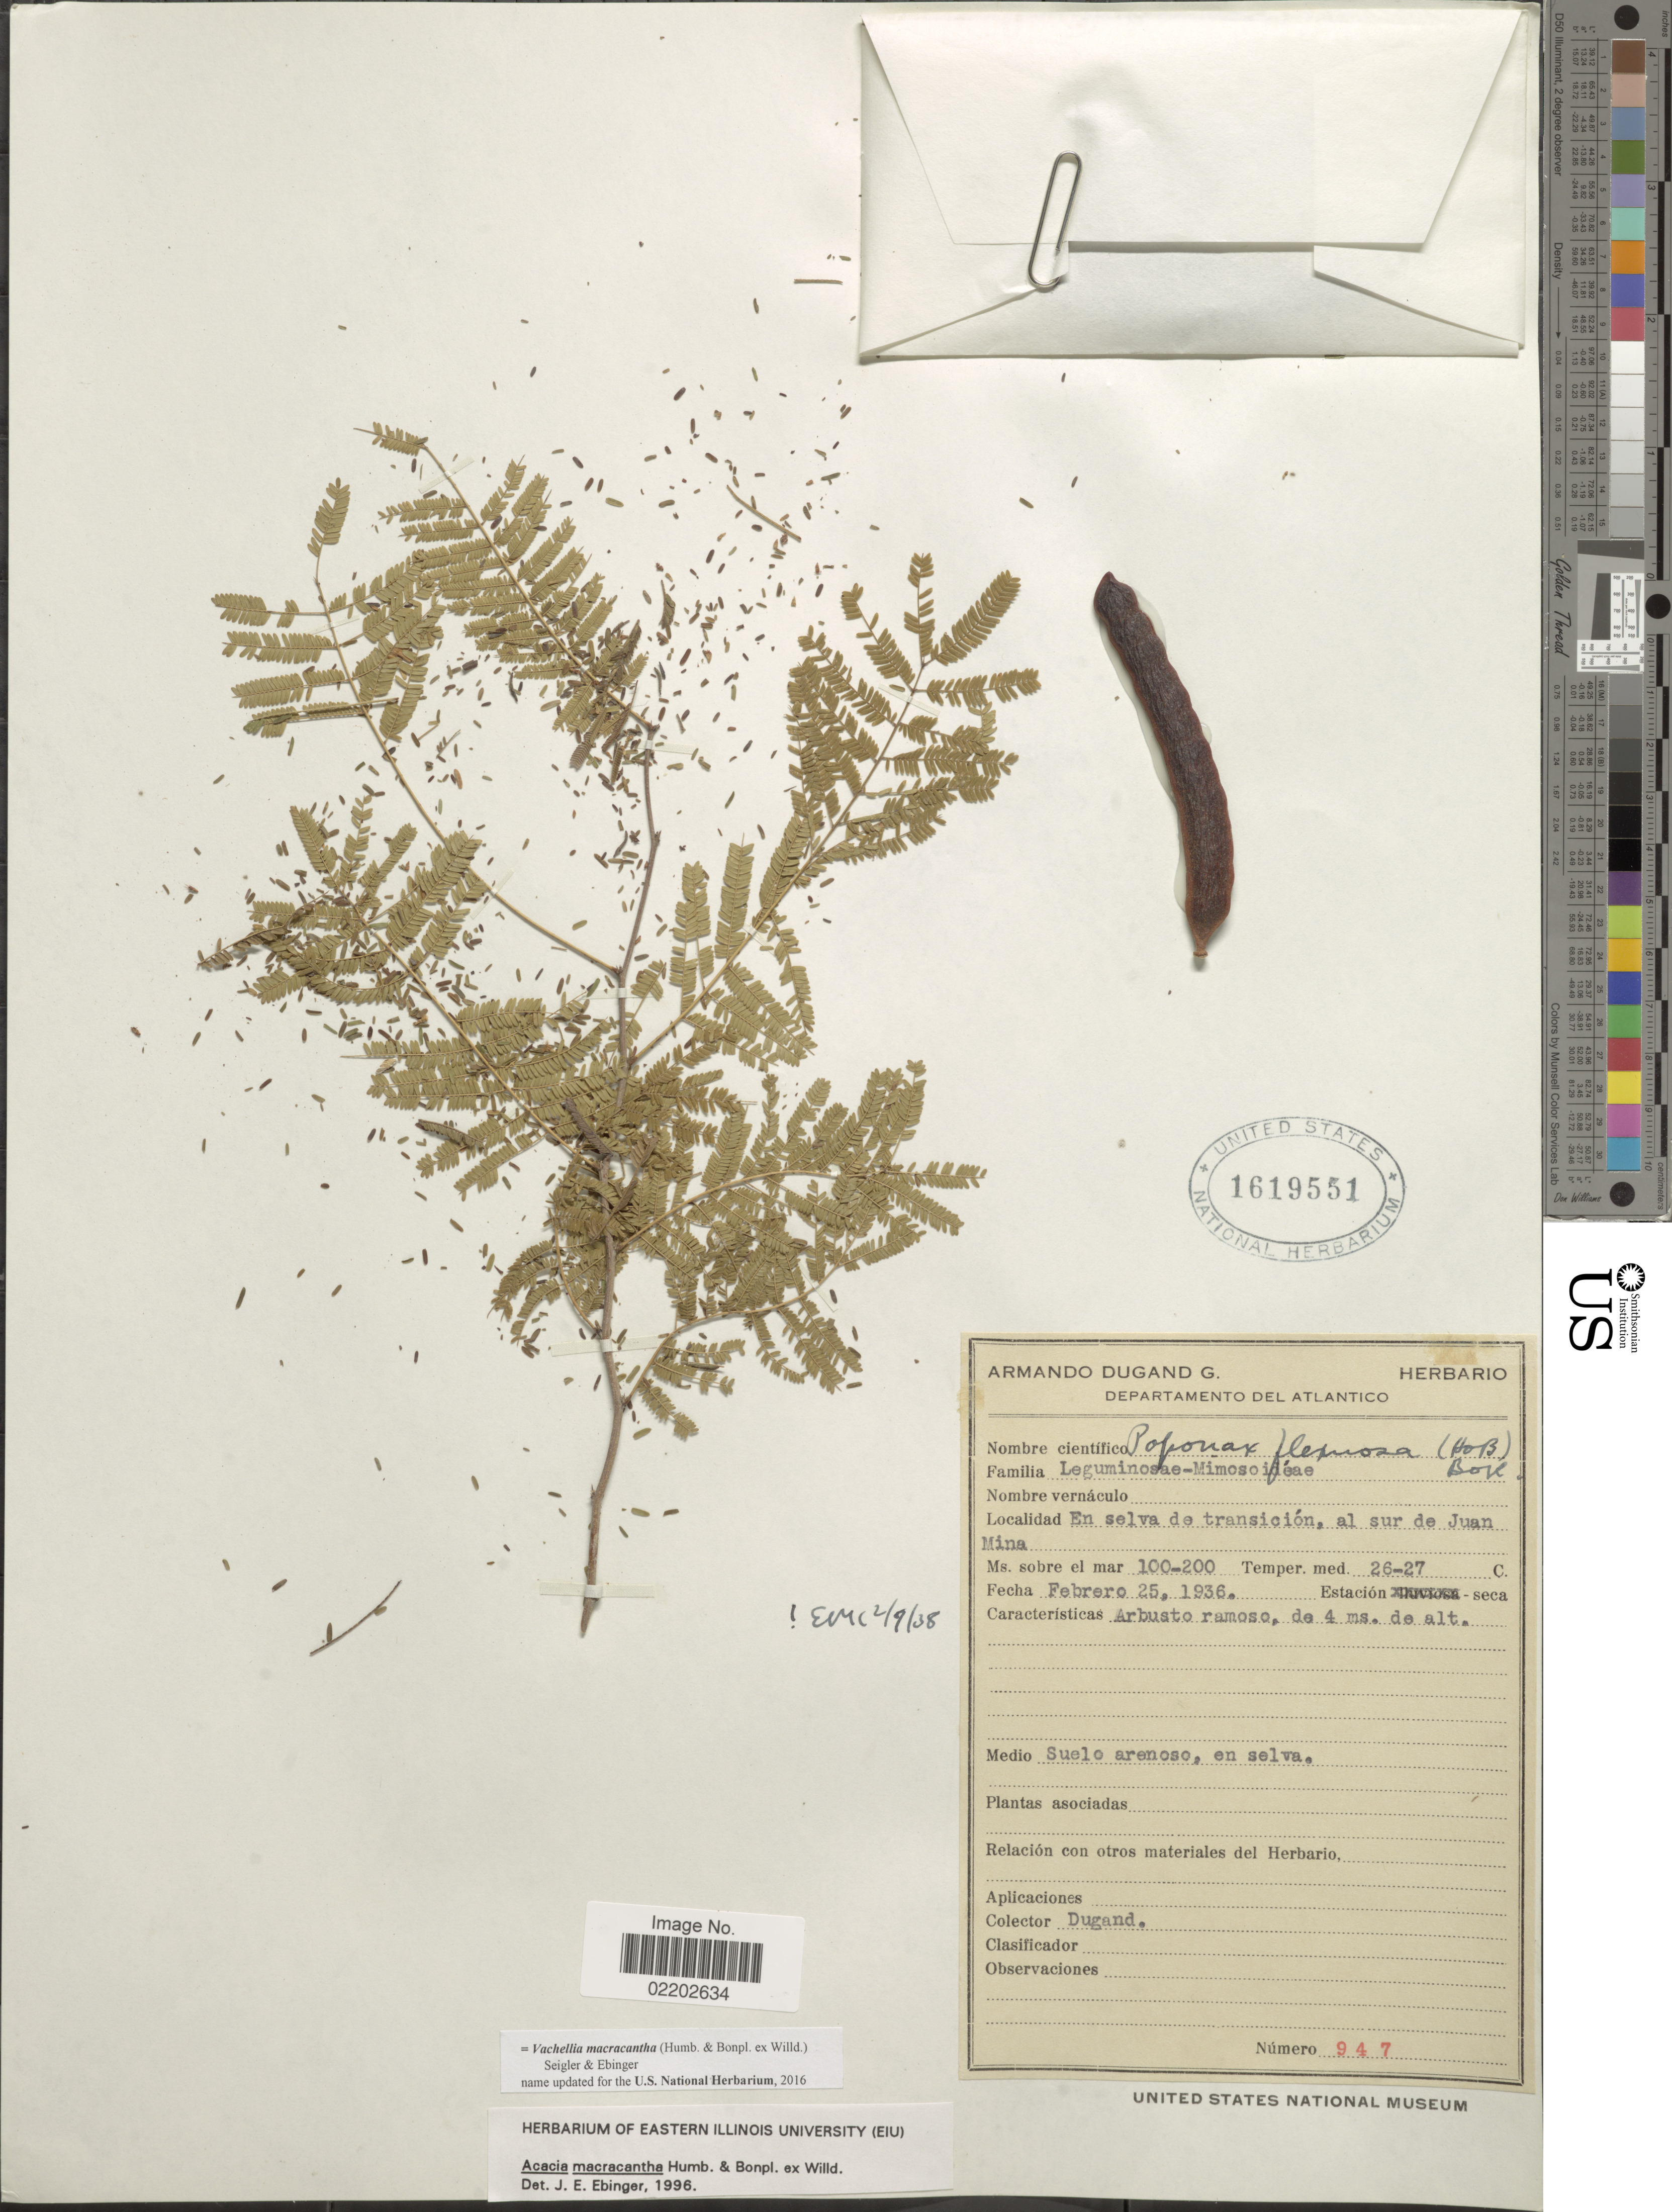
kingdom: Plantae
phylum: Tracheophyta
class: Magnoliopsida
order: Fabales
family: Fabaceae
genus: Vachellia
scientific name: Vachellia macracantha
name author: (Humb. & Bonpl. ex Willd.) Seigler & Ebinger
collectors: A. Dugand G.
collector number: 947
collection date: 1936-02-25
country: Colombia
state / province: Atlántico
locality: Departamento del Atlantico. En selva de transicion, al sur de Juan Mina.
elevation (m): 100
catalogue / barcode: US 1619551